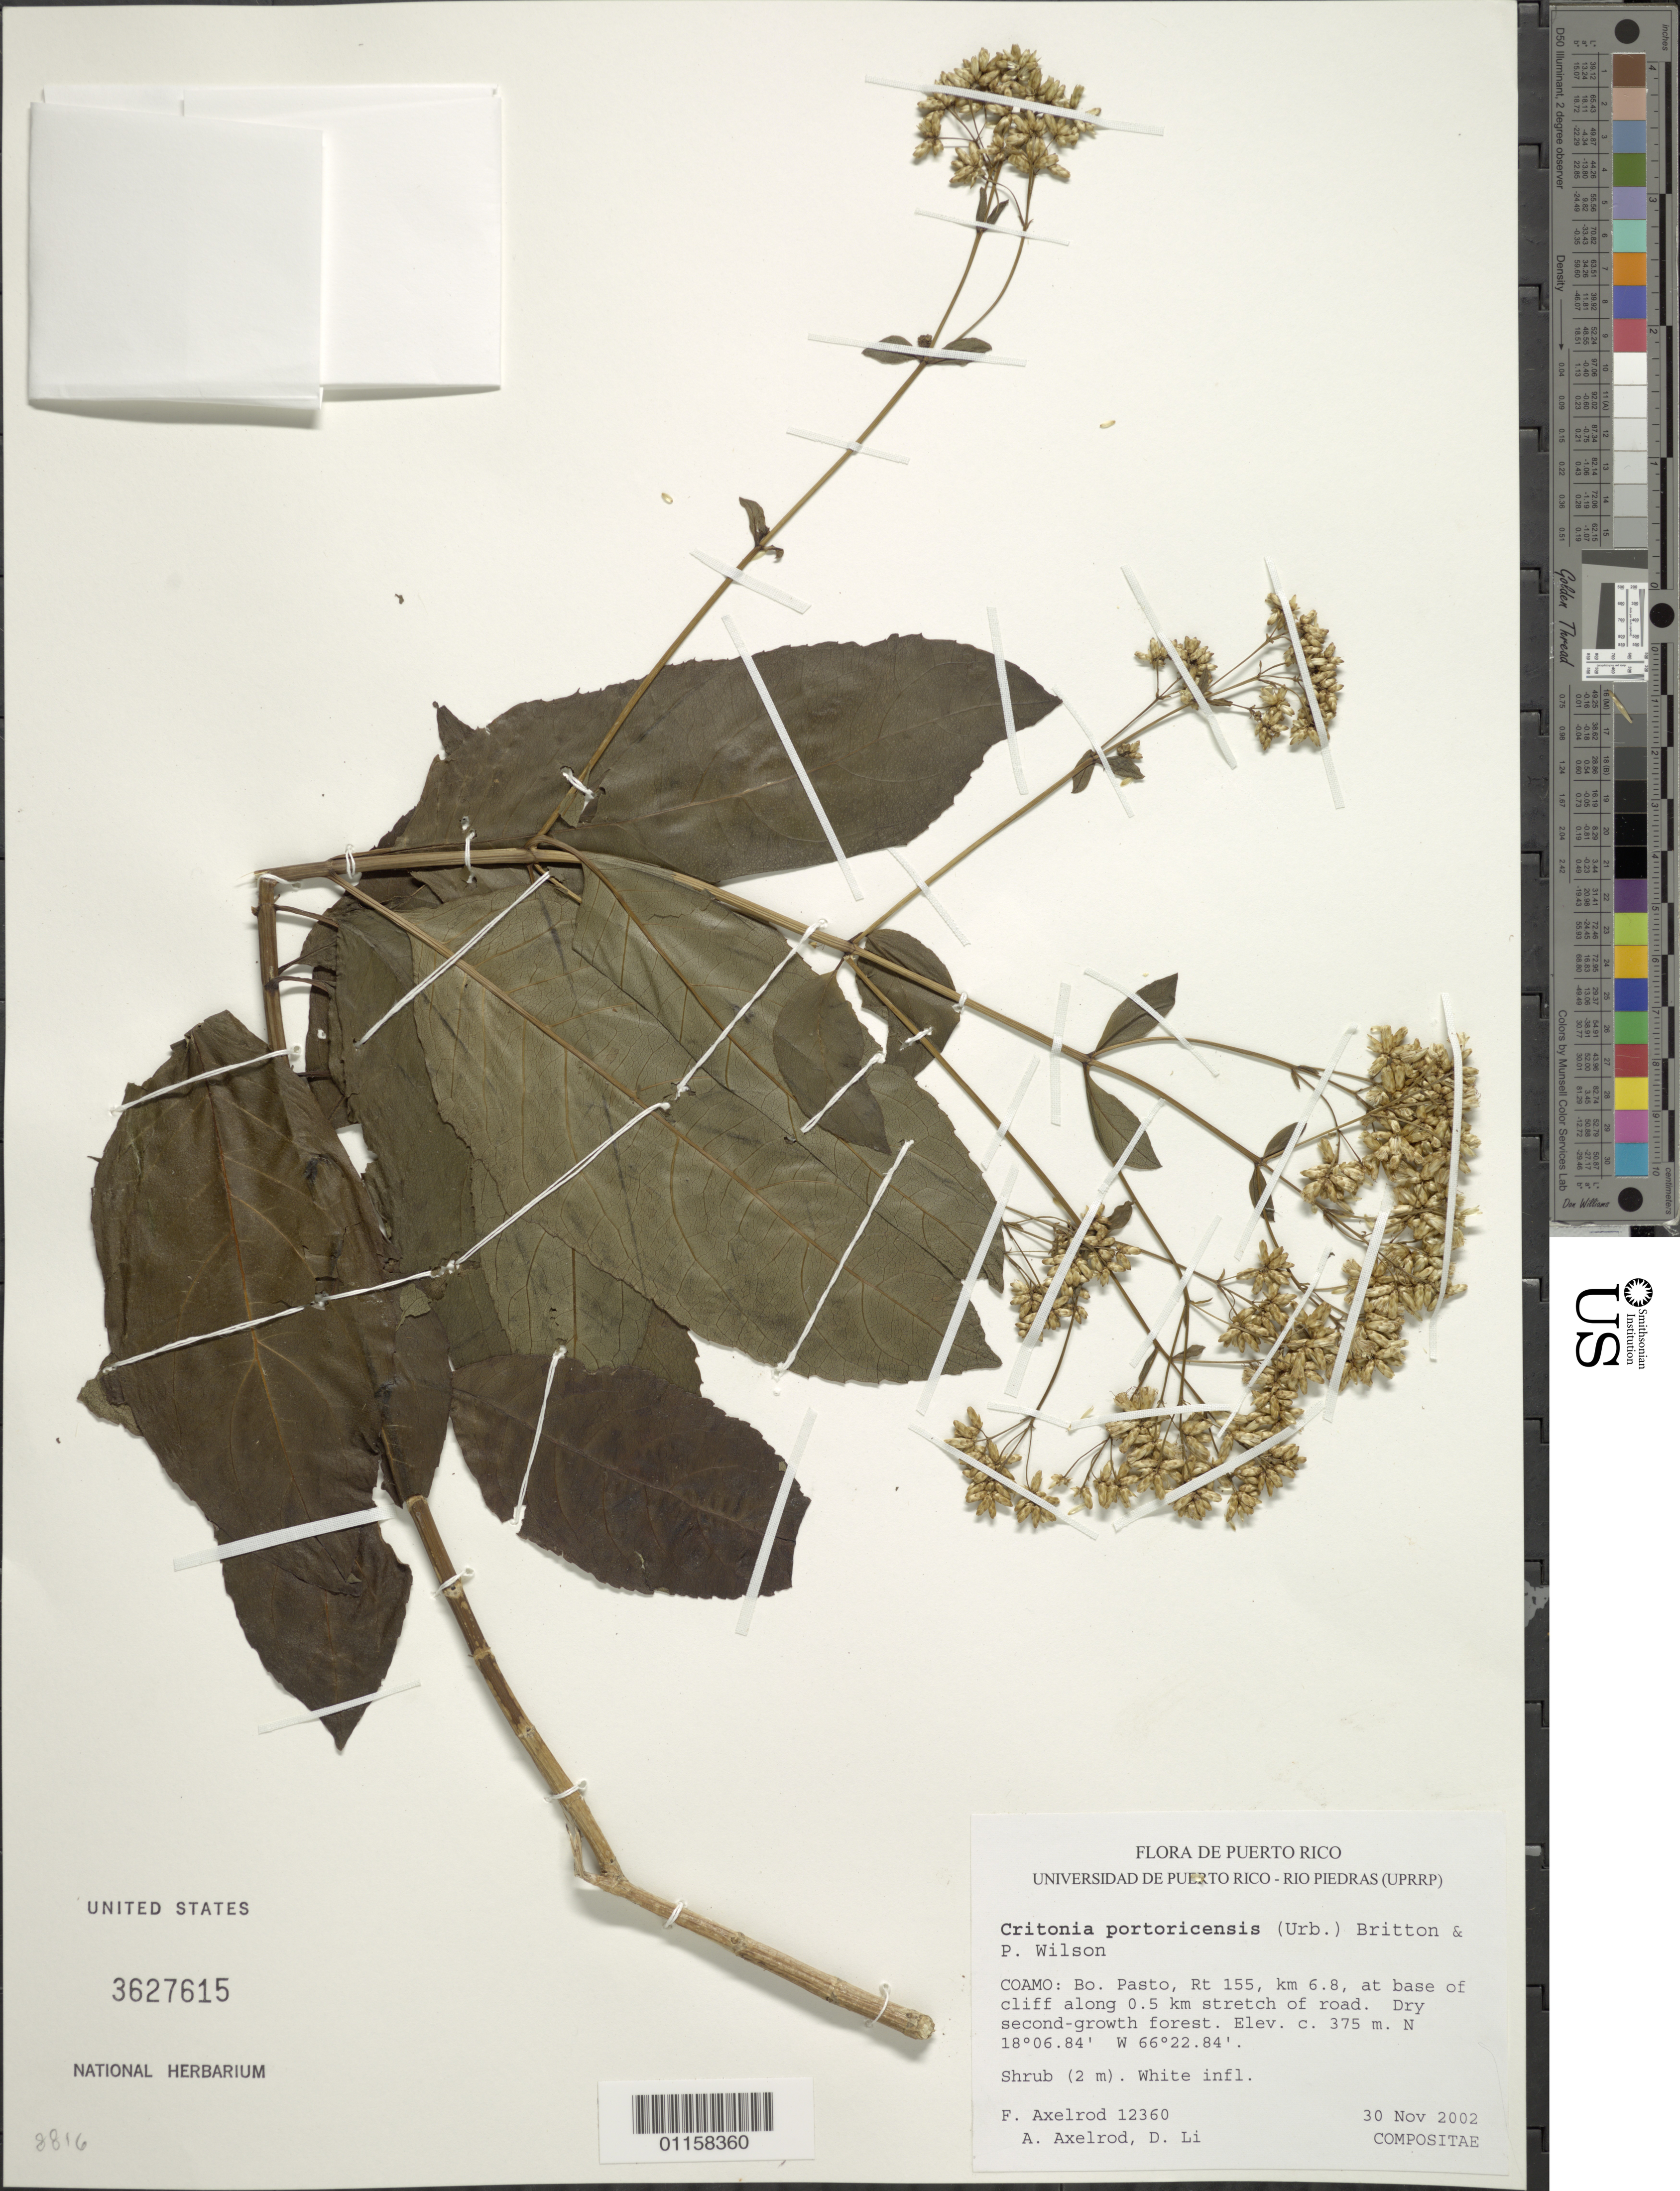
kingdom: Plantae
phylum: Tracheophyta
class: Magnoliopsida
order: Asterales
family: Asteraceae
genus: Critonia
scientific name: Critonia portoricensis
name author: (Urb.) Britton & P. Wilson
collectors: F. S. Axelrod, A. Axelrod & D. Li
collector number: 12360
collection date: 2002-11-30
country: Puerto Rico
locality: Coamo. Bo. Pasto, Rt. 155, km 6.8, at base of cliff along 0.5 km stretch of road.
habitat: Dry second-growth forest.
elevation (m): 375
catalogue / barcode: US 3627615